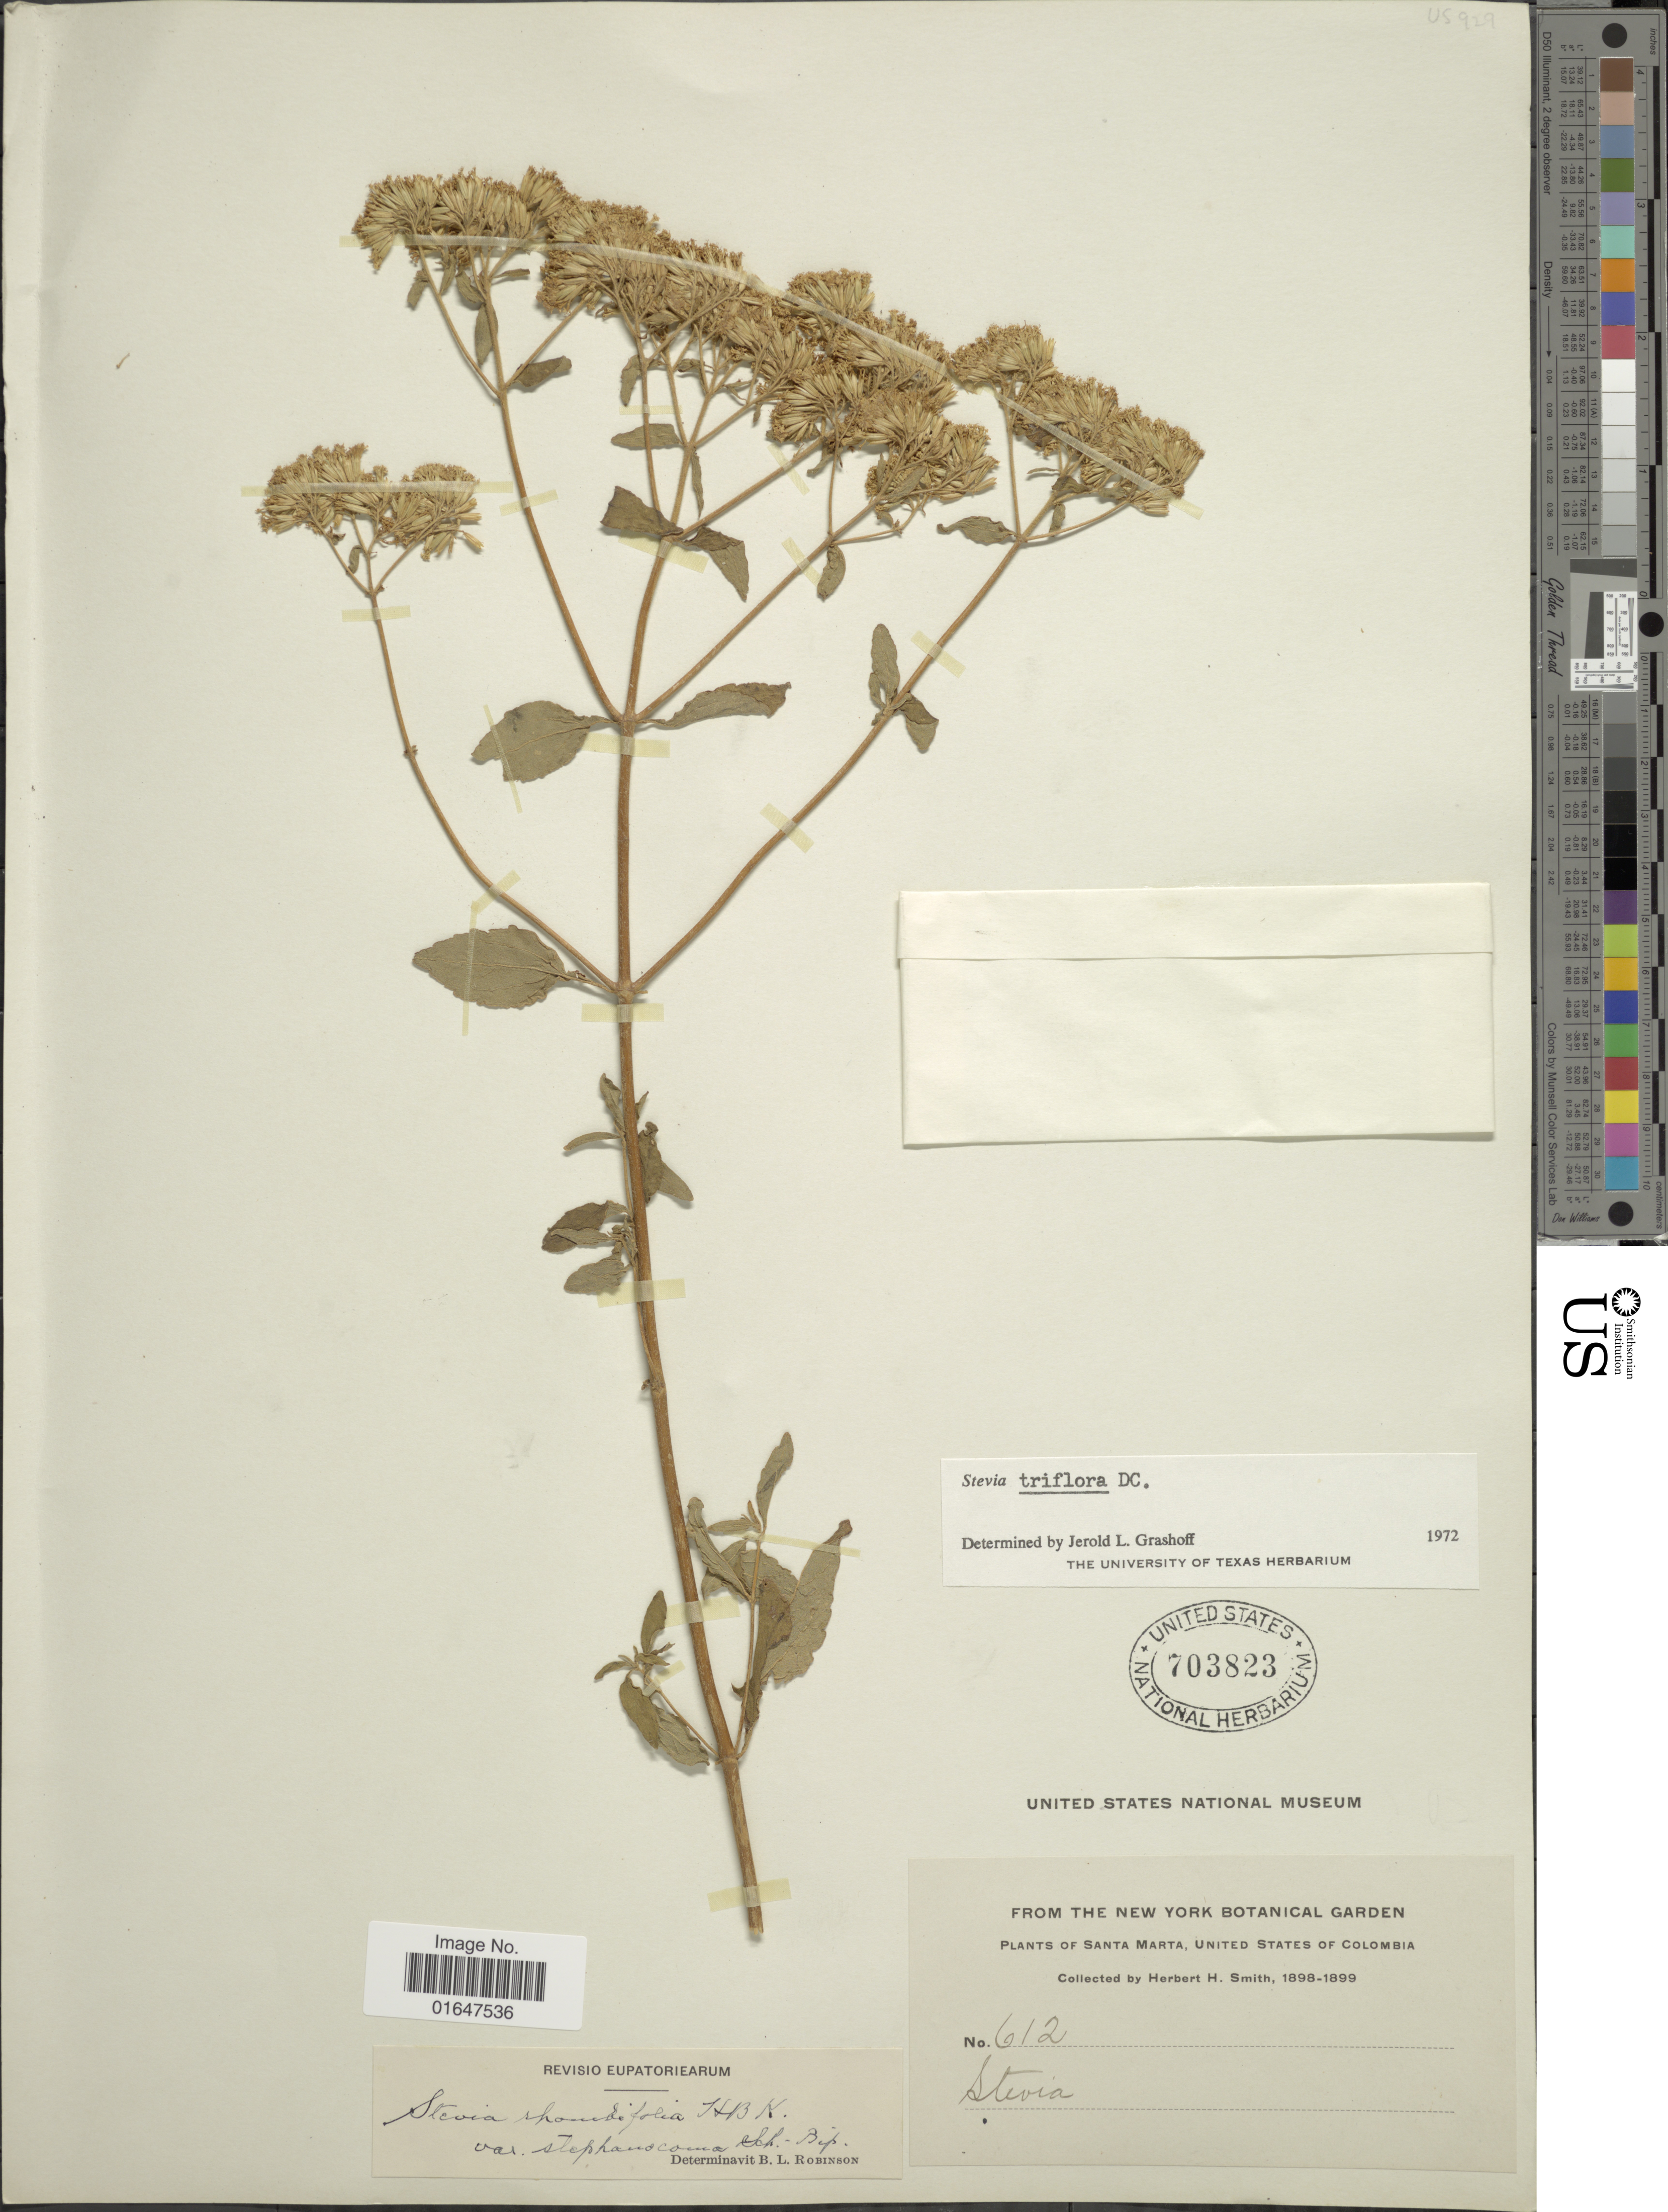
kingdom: Plantae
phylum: Tracheophyta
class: Magnoliopsida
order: Asterales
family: Asteraceae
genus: Stevia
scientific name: Stevia triflora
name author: DC.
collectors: Herbert H. Smith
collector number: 612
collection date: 1898/1899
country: Colombia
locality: Santa Marta, Unites States of Colombia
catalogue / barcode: US 703823